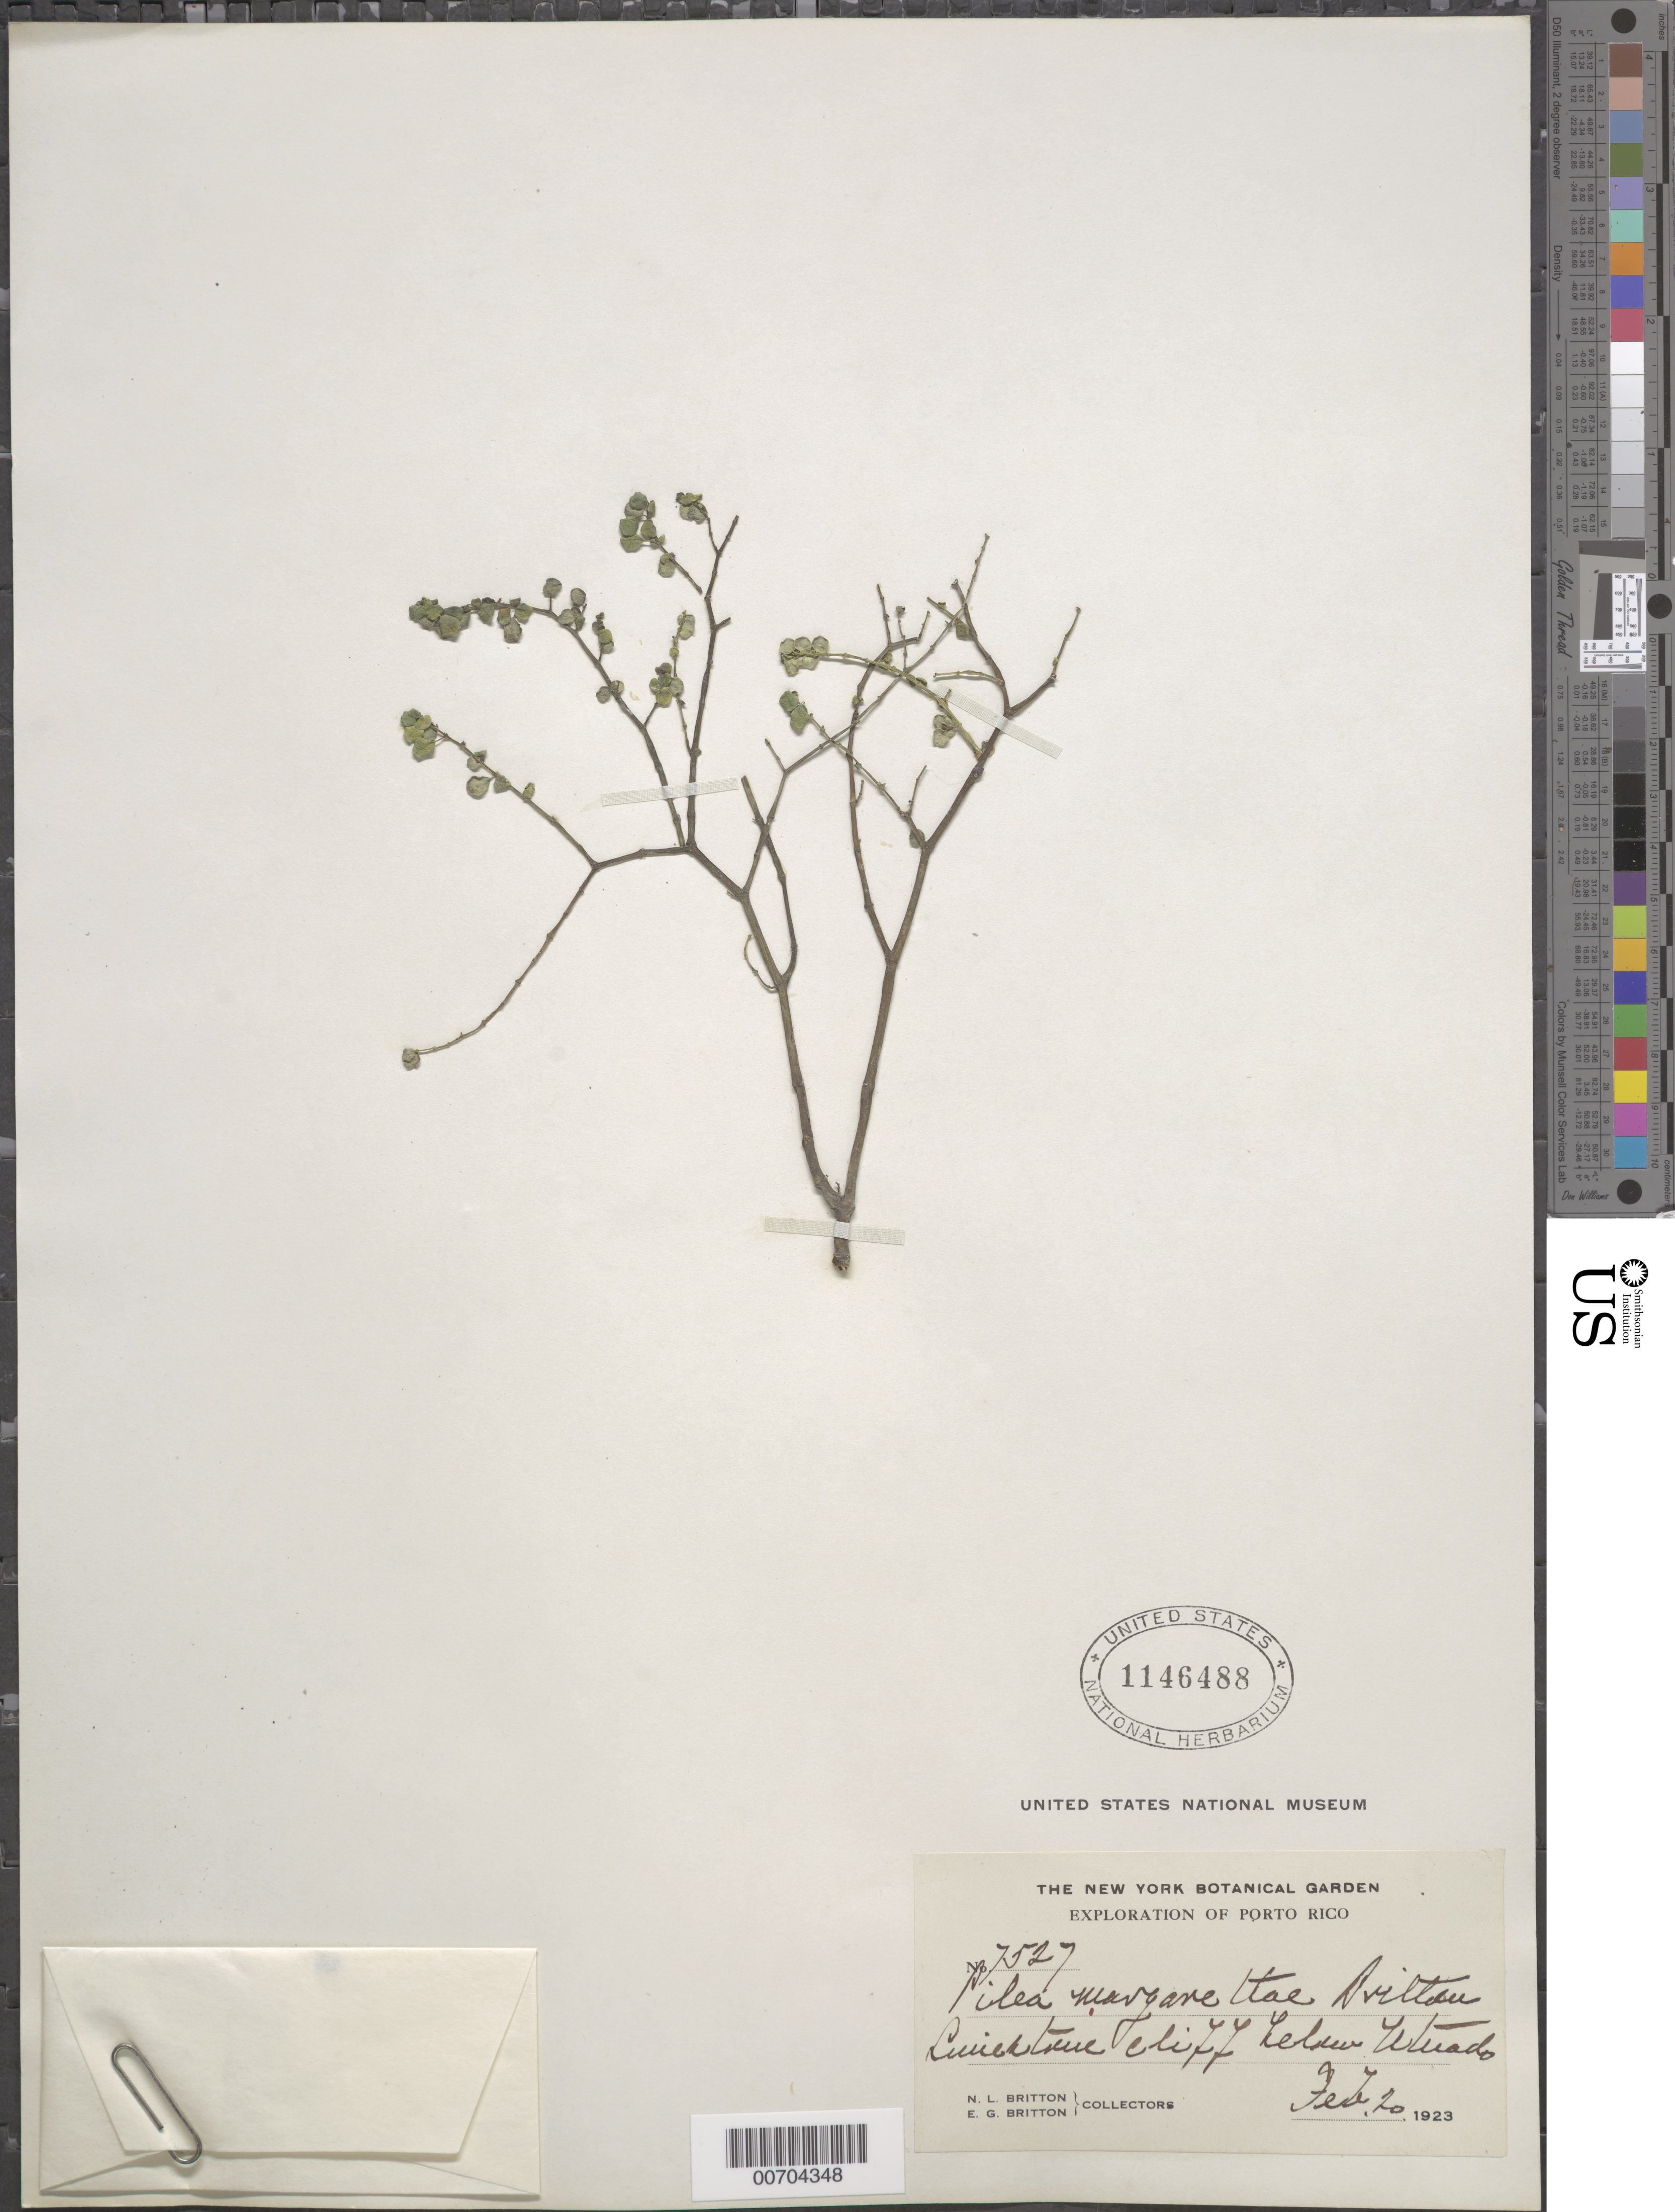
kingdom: Plantae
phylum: Tracheophyta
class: Magnoliopsida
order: Rosales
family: Urticaceae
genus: Pilea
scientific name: Pilea margarettae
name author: Britton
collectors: N. Britton & E. G. Britton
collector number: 7527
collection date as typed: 20 Feb 1923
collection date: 1923-02-20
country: Puerto Rico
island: Greater Antilles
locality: Utuado, below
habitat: Limestone cliff, below Utuado.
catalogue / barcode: US 1146488